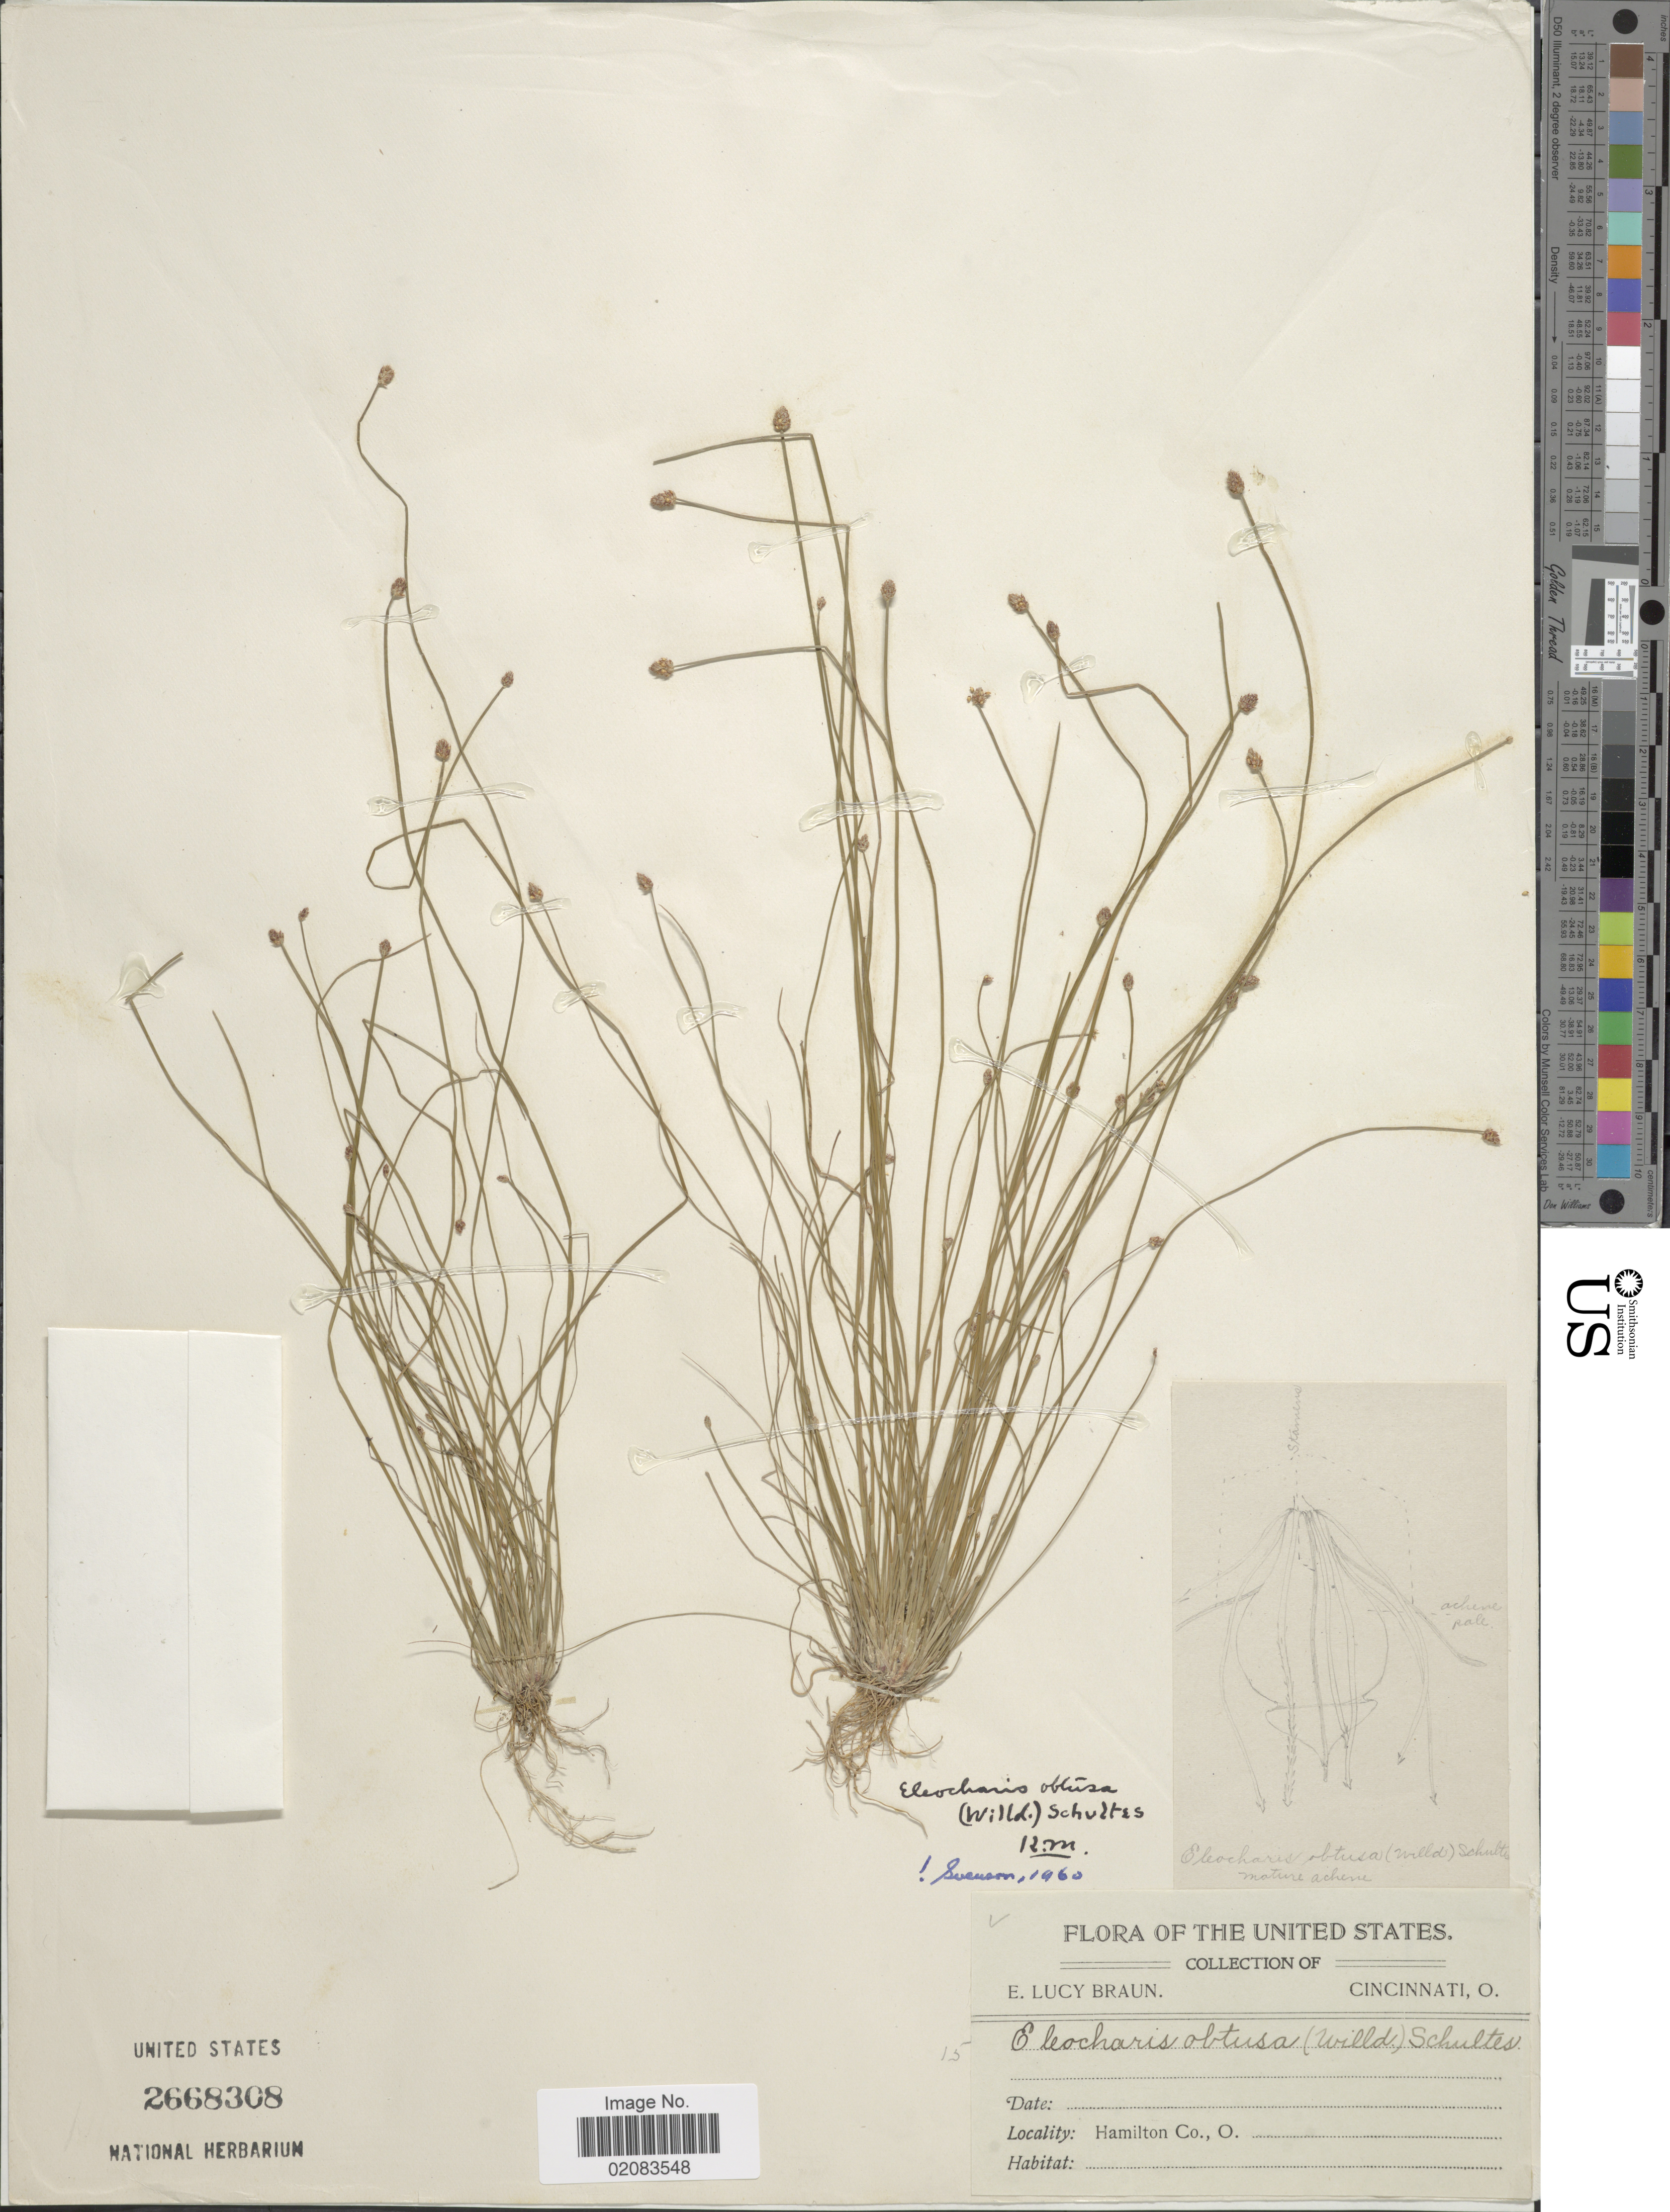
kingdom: Plantae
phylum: Tracheophyta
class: Liliopsida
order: Poales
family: Cyperaceae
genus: Eleocharis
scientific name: Eleocharis obtusa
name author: (Willd.) Schult.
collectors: E. L. Braun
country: United States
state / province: Ohio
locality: Hamilton Co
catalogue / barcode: US 2668308